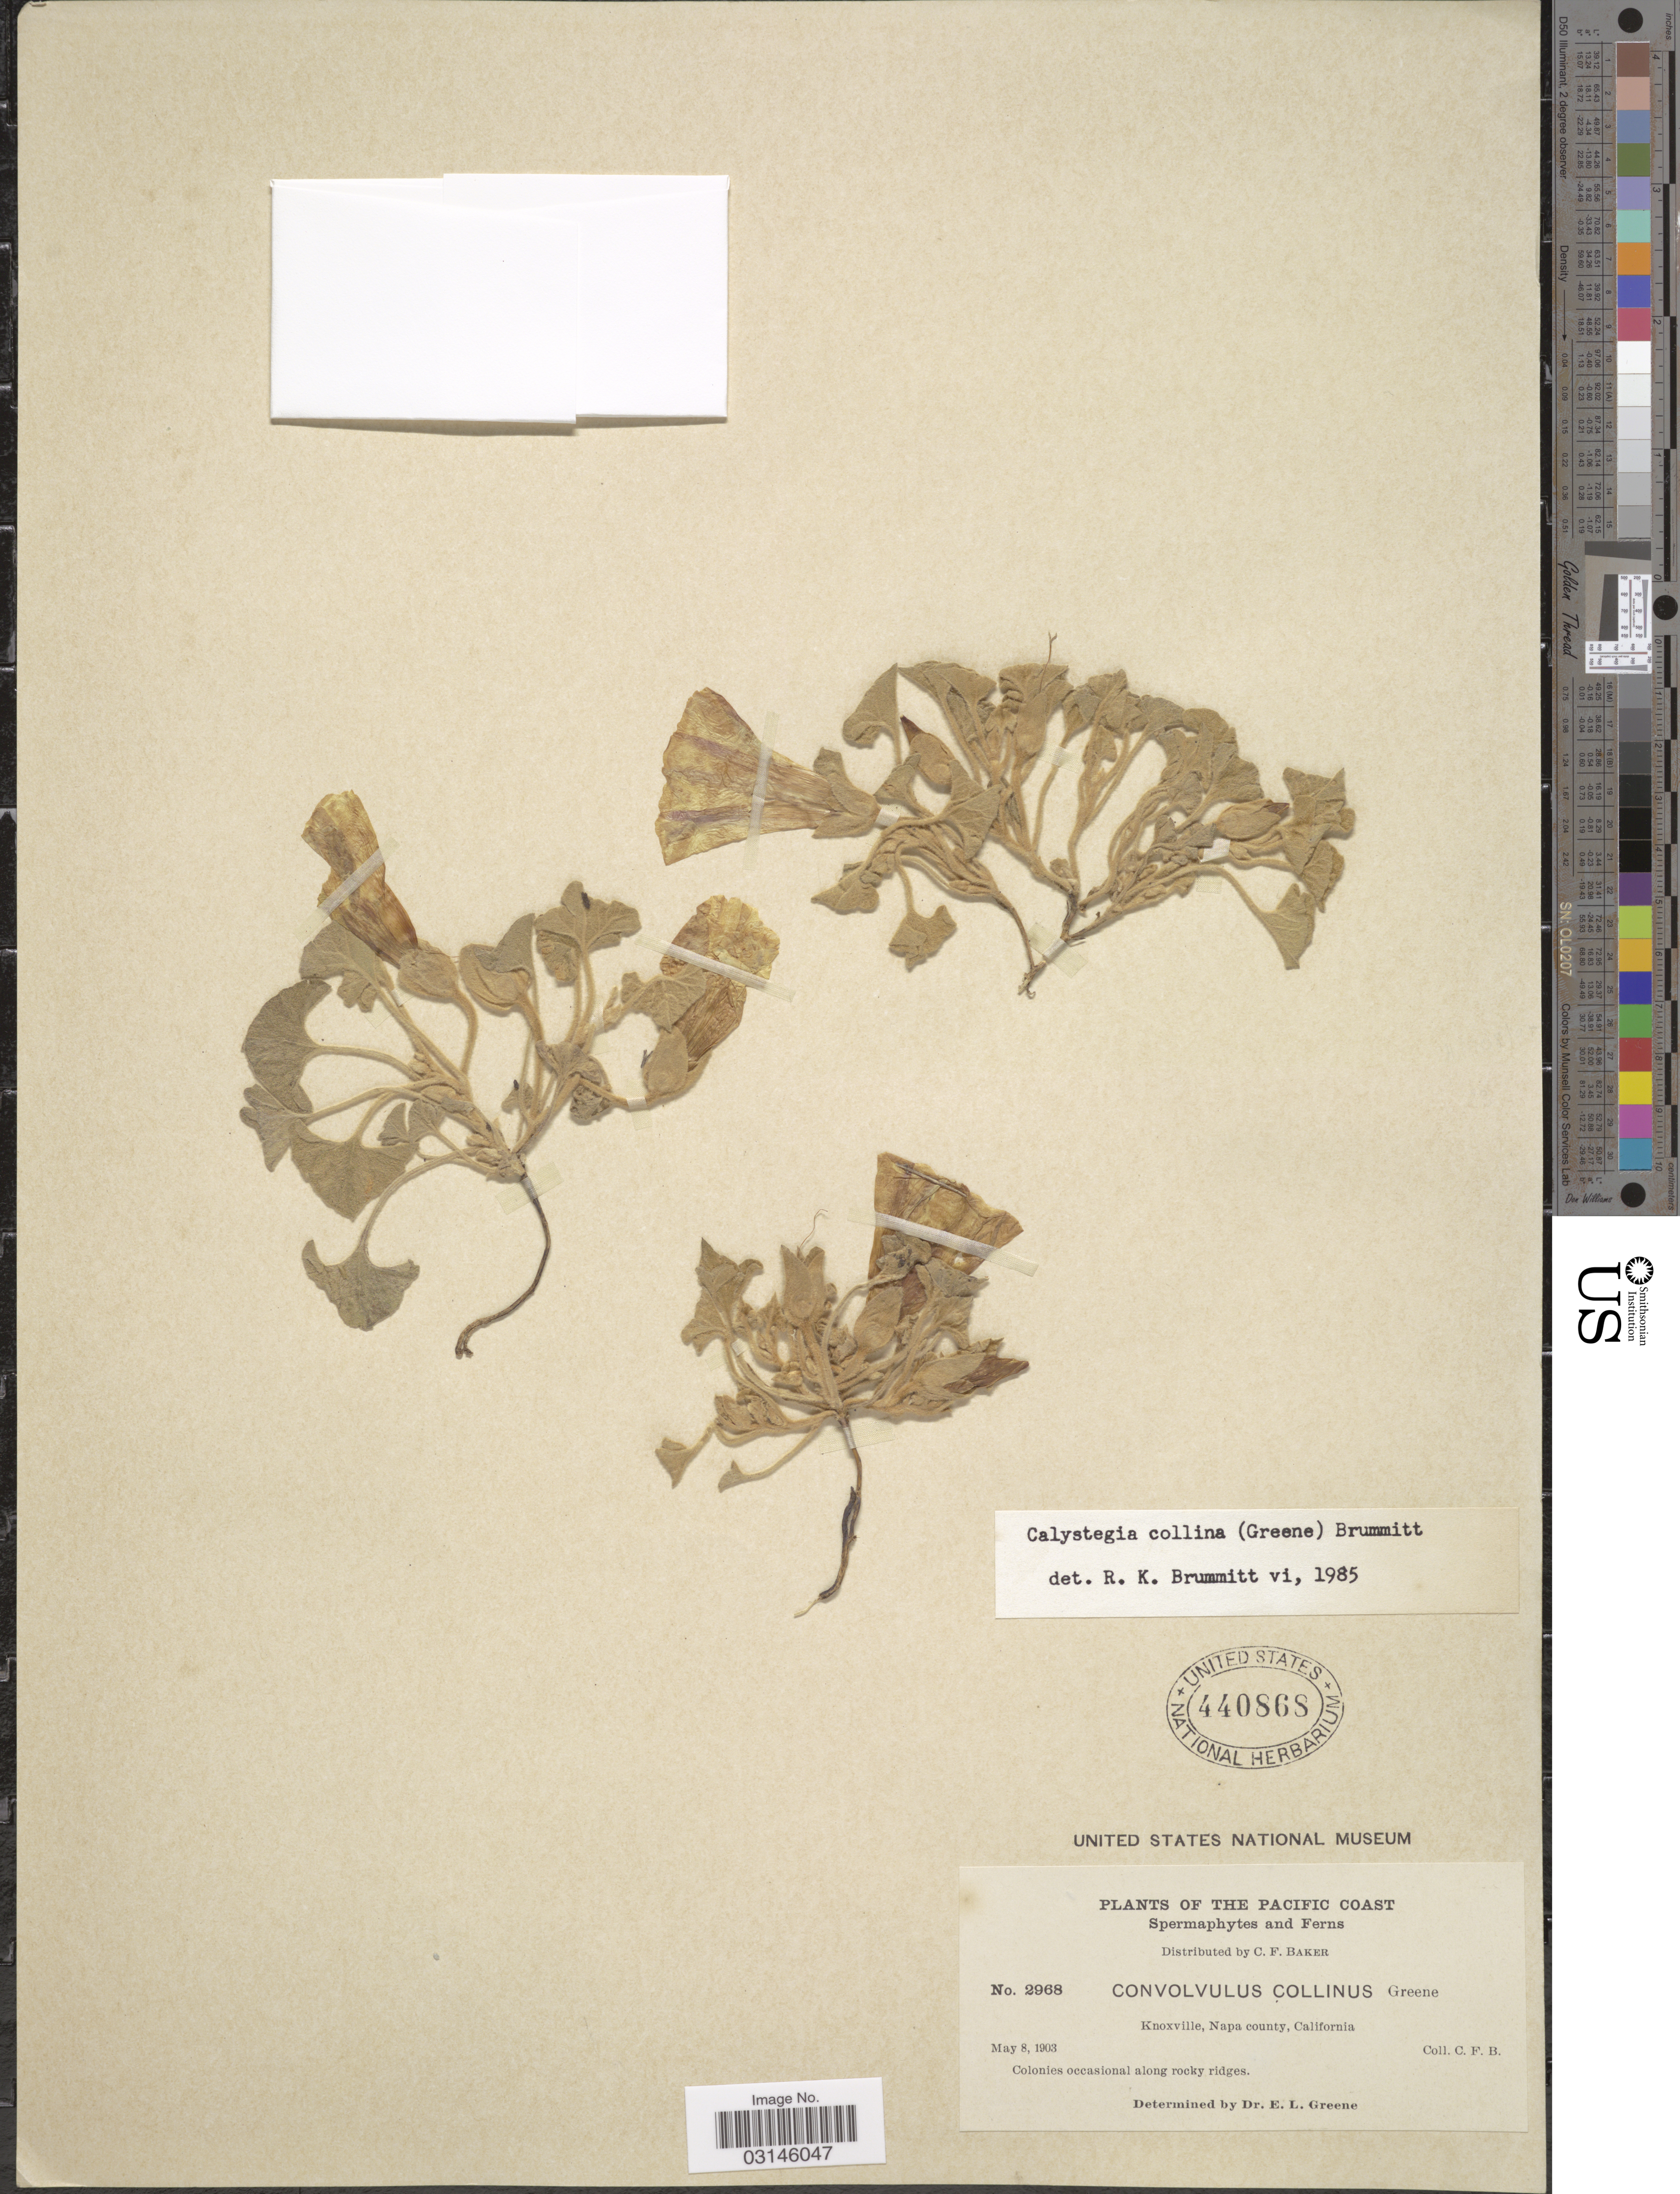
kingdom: Plantae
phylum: Tracheophyta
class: Magnoliopsida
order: Solanales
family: Convolvulaceae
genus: Calystegia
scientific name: Calystegia collina subsp. collina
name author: (Greene) Brummitt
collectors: C. F. Baker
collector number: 2968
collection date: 1903-05-08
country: United States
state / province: California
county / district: Napa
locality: Pacific Coast. Knoxville, Napa county.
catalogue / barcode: US 440868